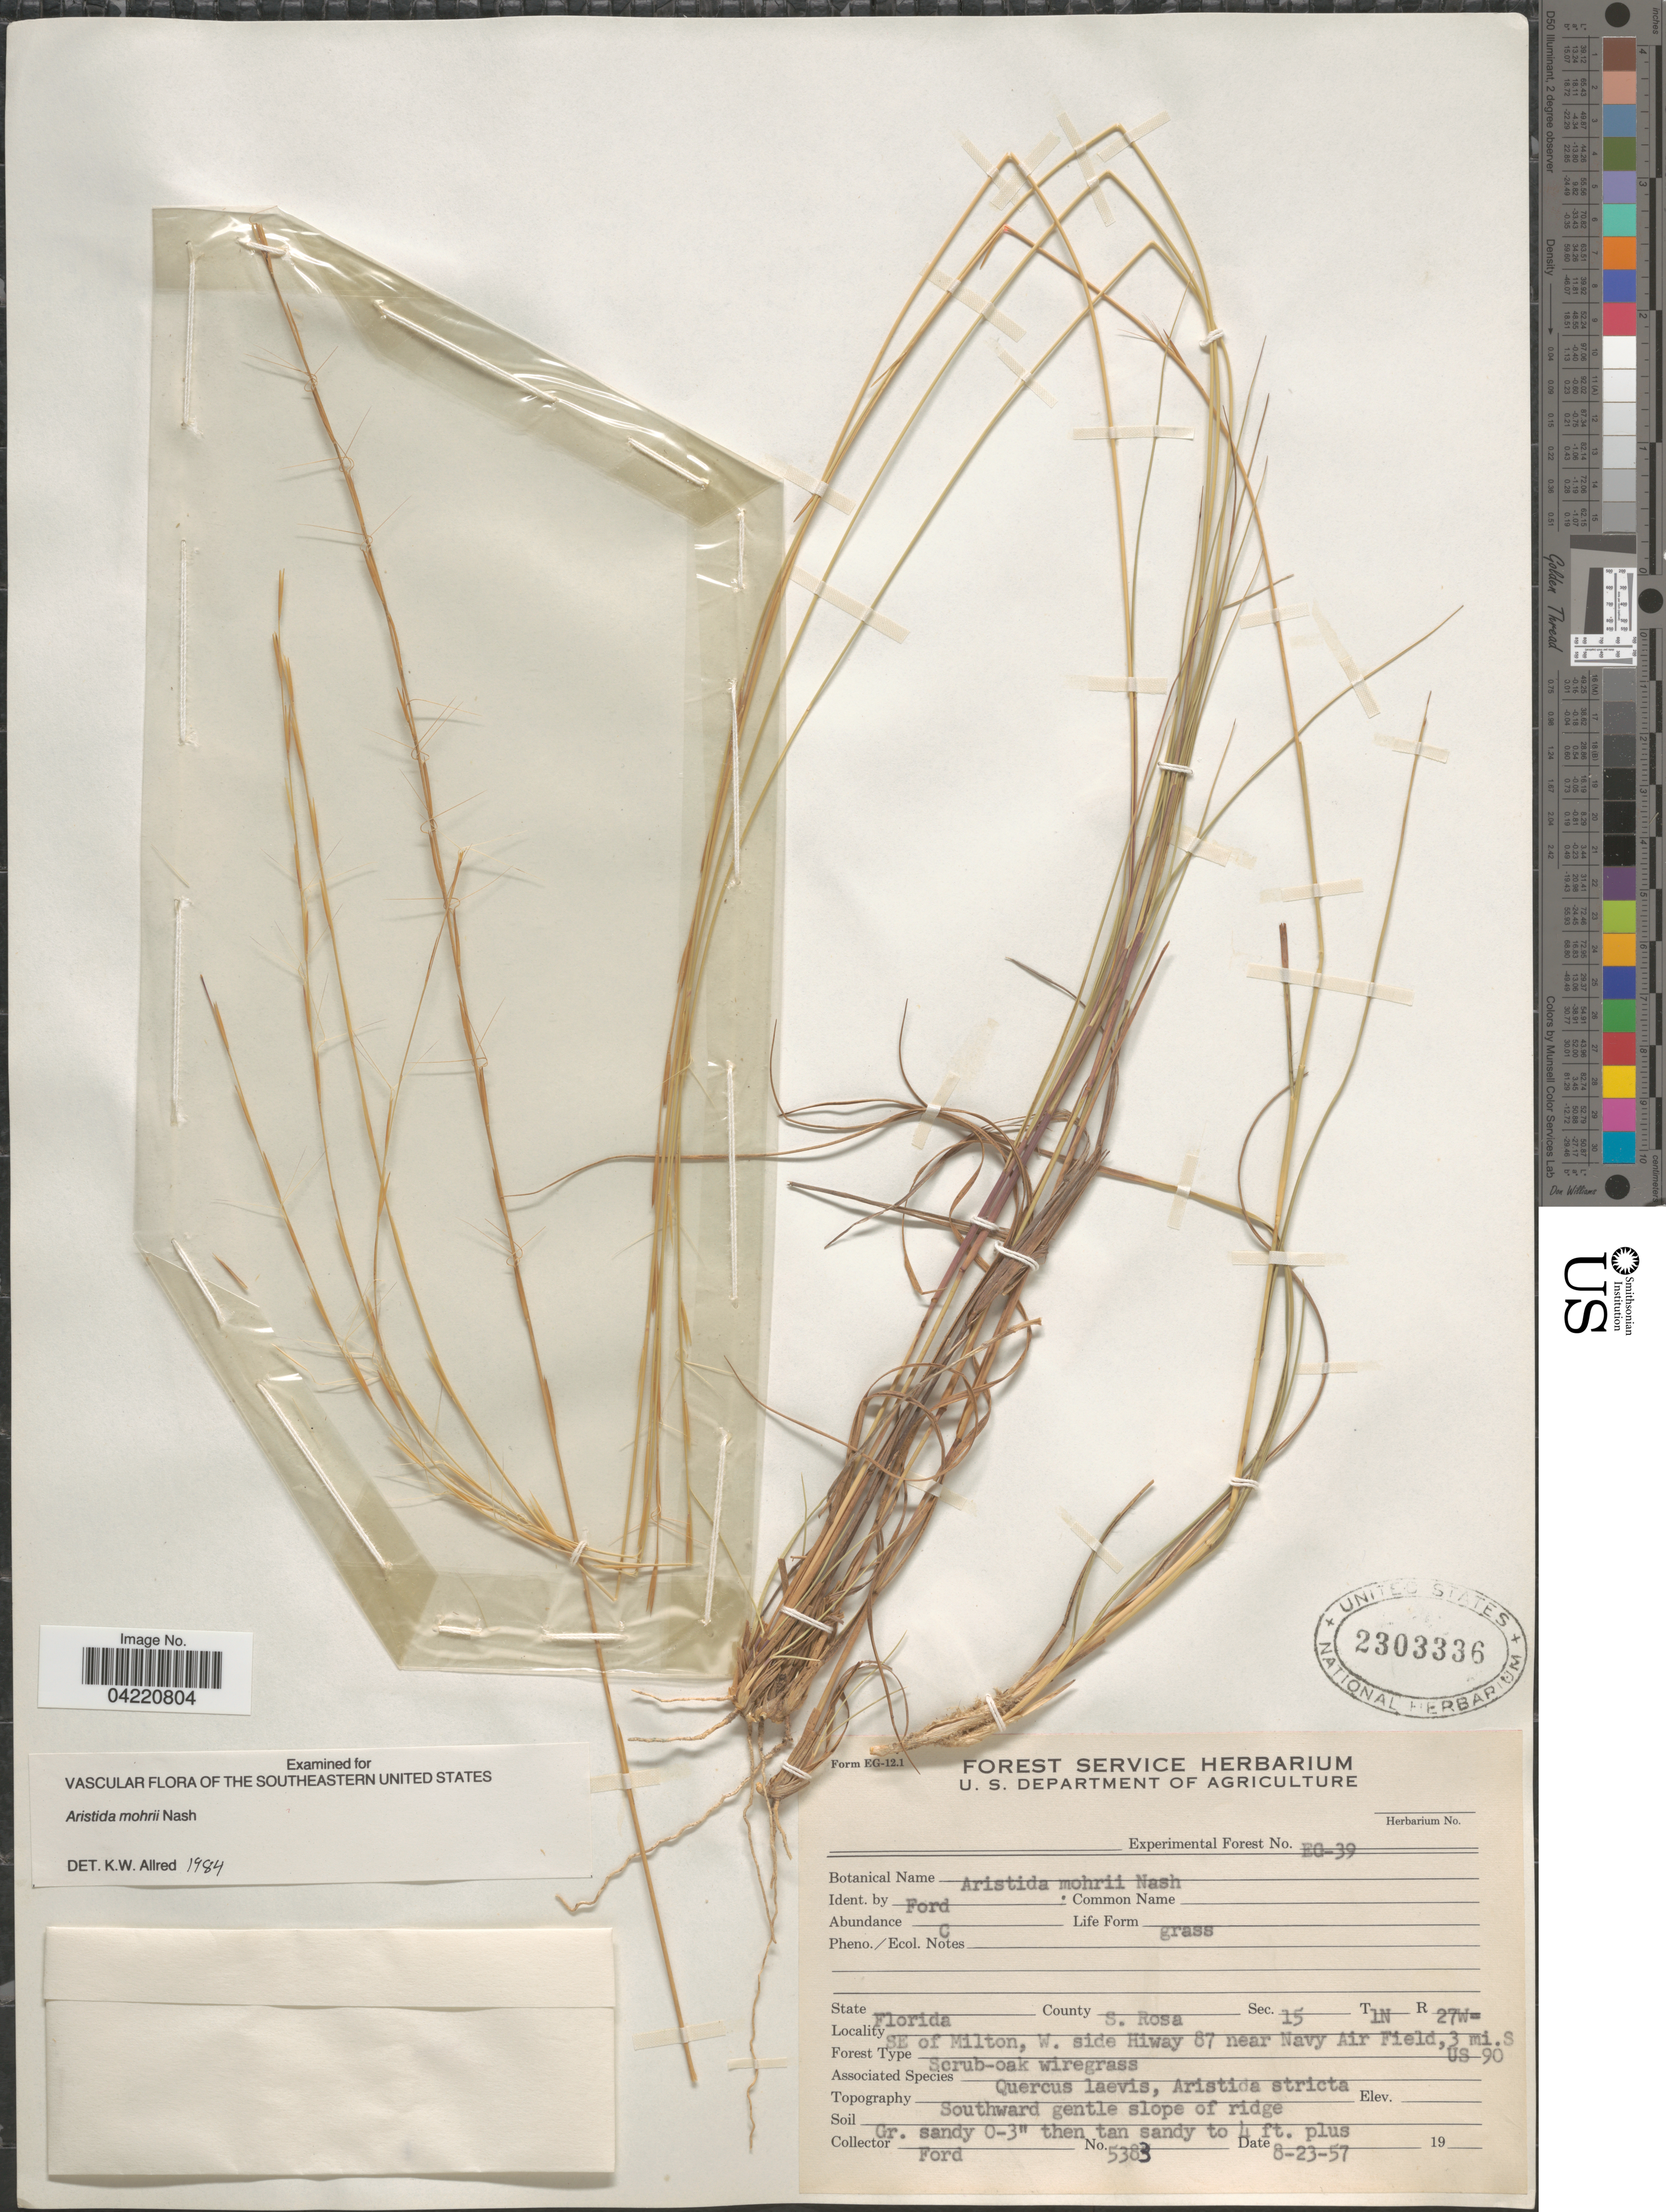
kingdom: Plantae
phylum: Tracheophyta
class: Liliopsida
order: Poales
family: Poaceae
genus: Aristida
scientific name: Aristida mohrii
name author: Nash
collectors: -. Ford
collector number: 5383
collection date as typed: Transcribed d/m/y: 23/8/57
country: United States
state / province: Florida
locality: County S. Rosa. Sec. 15 T 1N R 27W. SE of Milton, W. side Hiway 87 near Navy Air Field, 3 mi. S US 90. Southward gentle slope of ridge.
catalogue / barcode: US 2303336